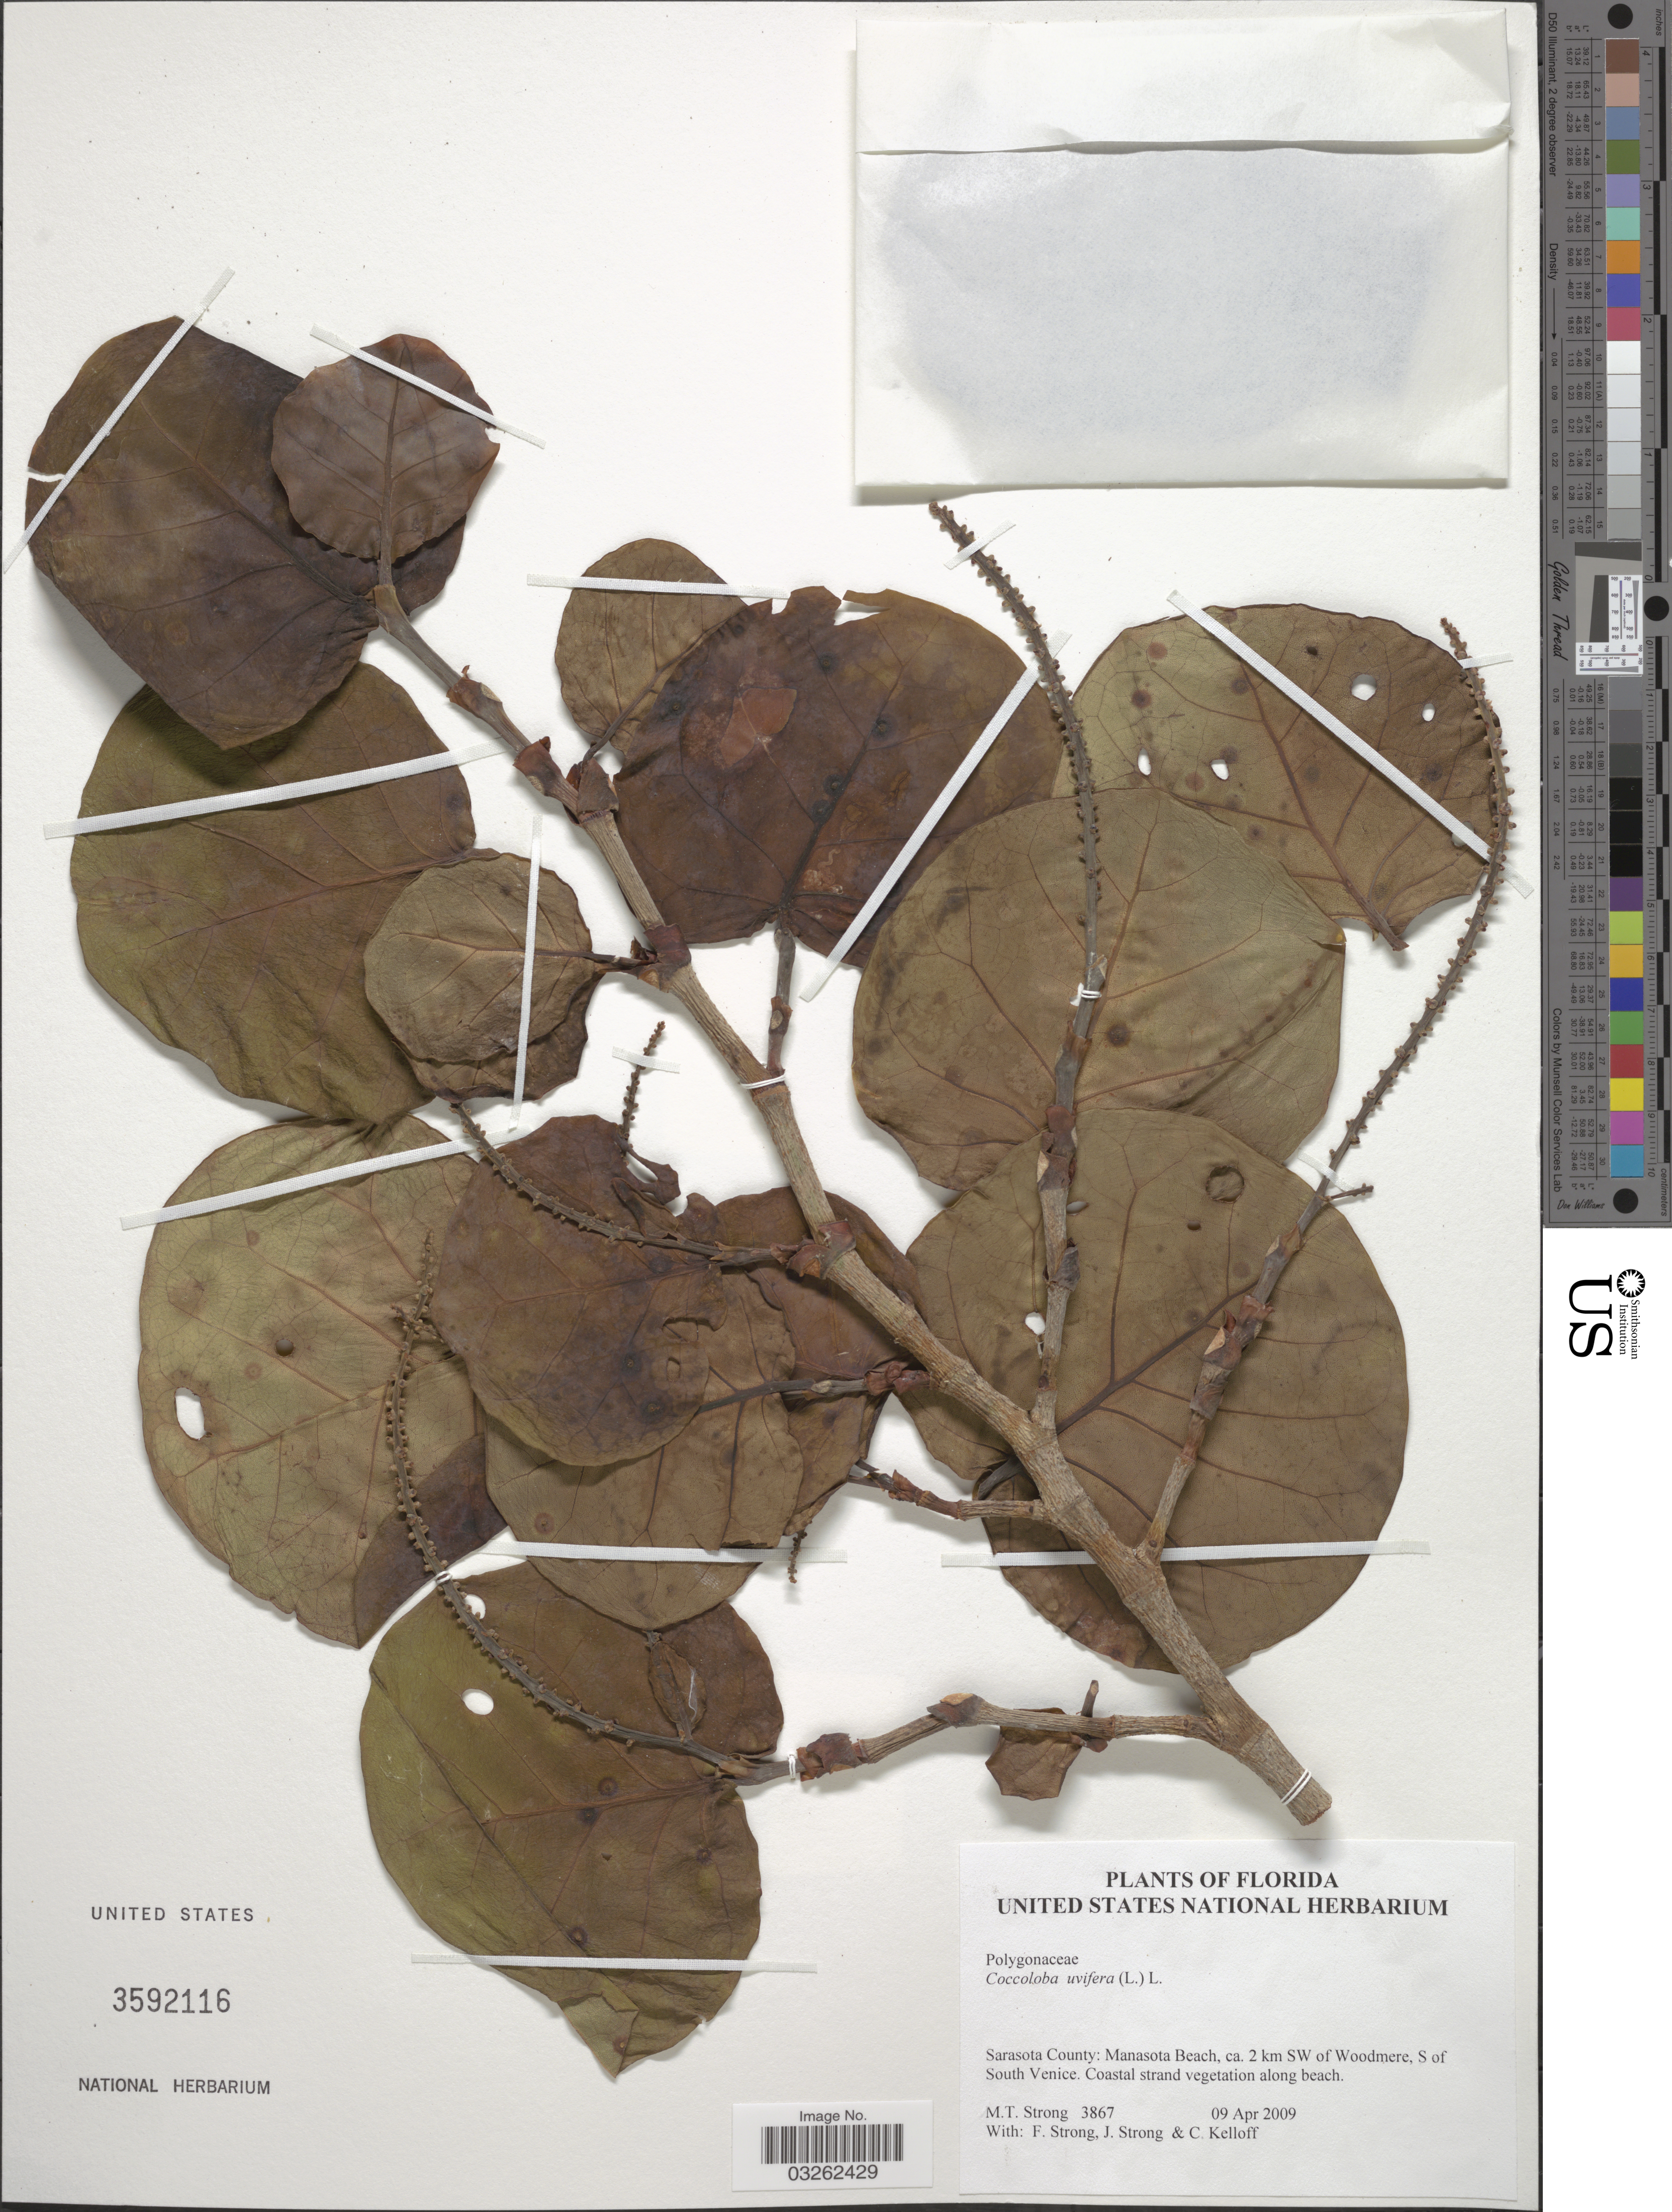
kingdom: Plantae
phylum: Tracheophyta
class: Magnoliopsida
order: Caryophyllales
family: Polygonaceae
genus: Coccoloba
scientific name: Coccoloba uvifera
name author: L.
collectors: M. T. Strong, F. Strong, J. Strong & C. L. Kelloff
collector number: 3867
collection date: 2009-04-09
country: United States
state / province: Florida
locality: Sarasota County: Manasota Beach, ca. 2 km SW of Woodmere, S of South Venice.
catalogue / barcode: US 3592116